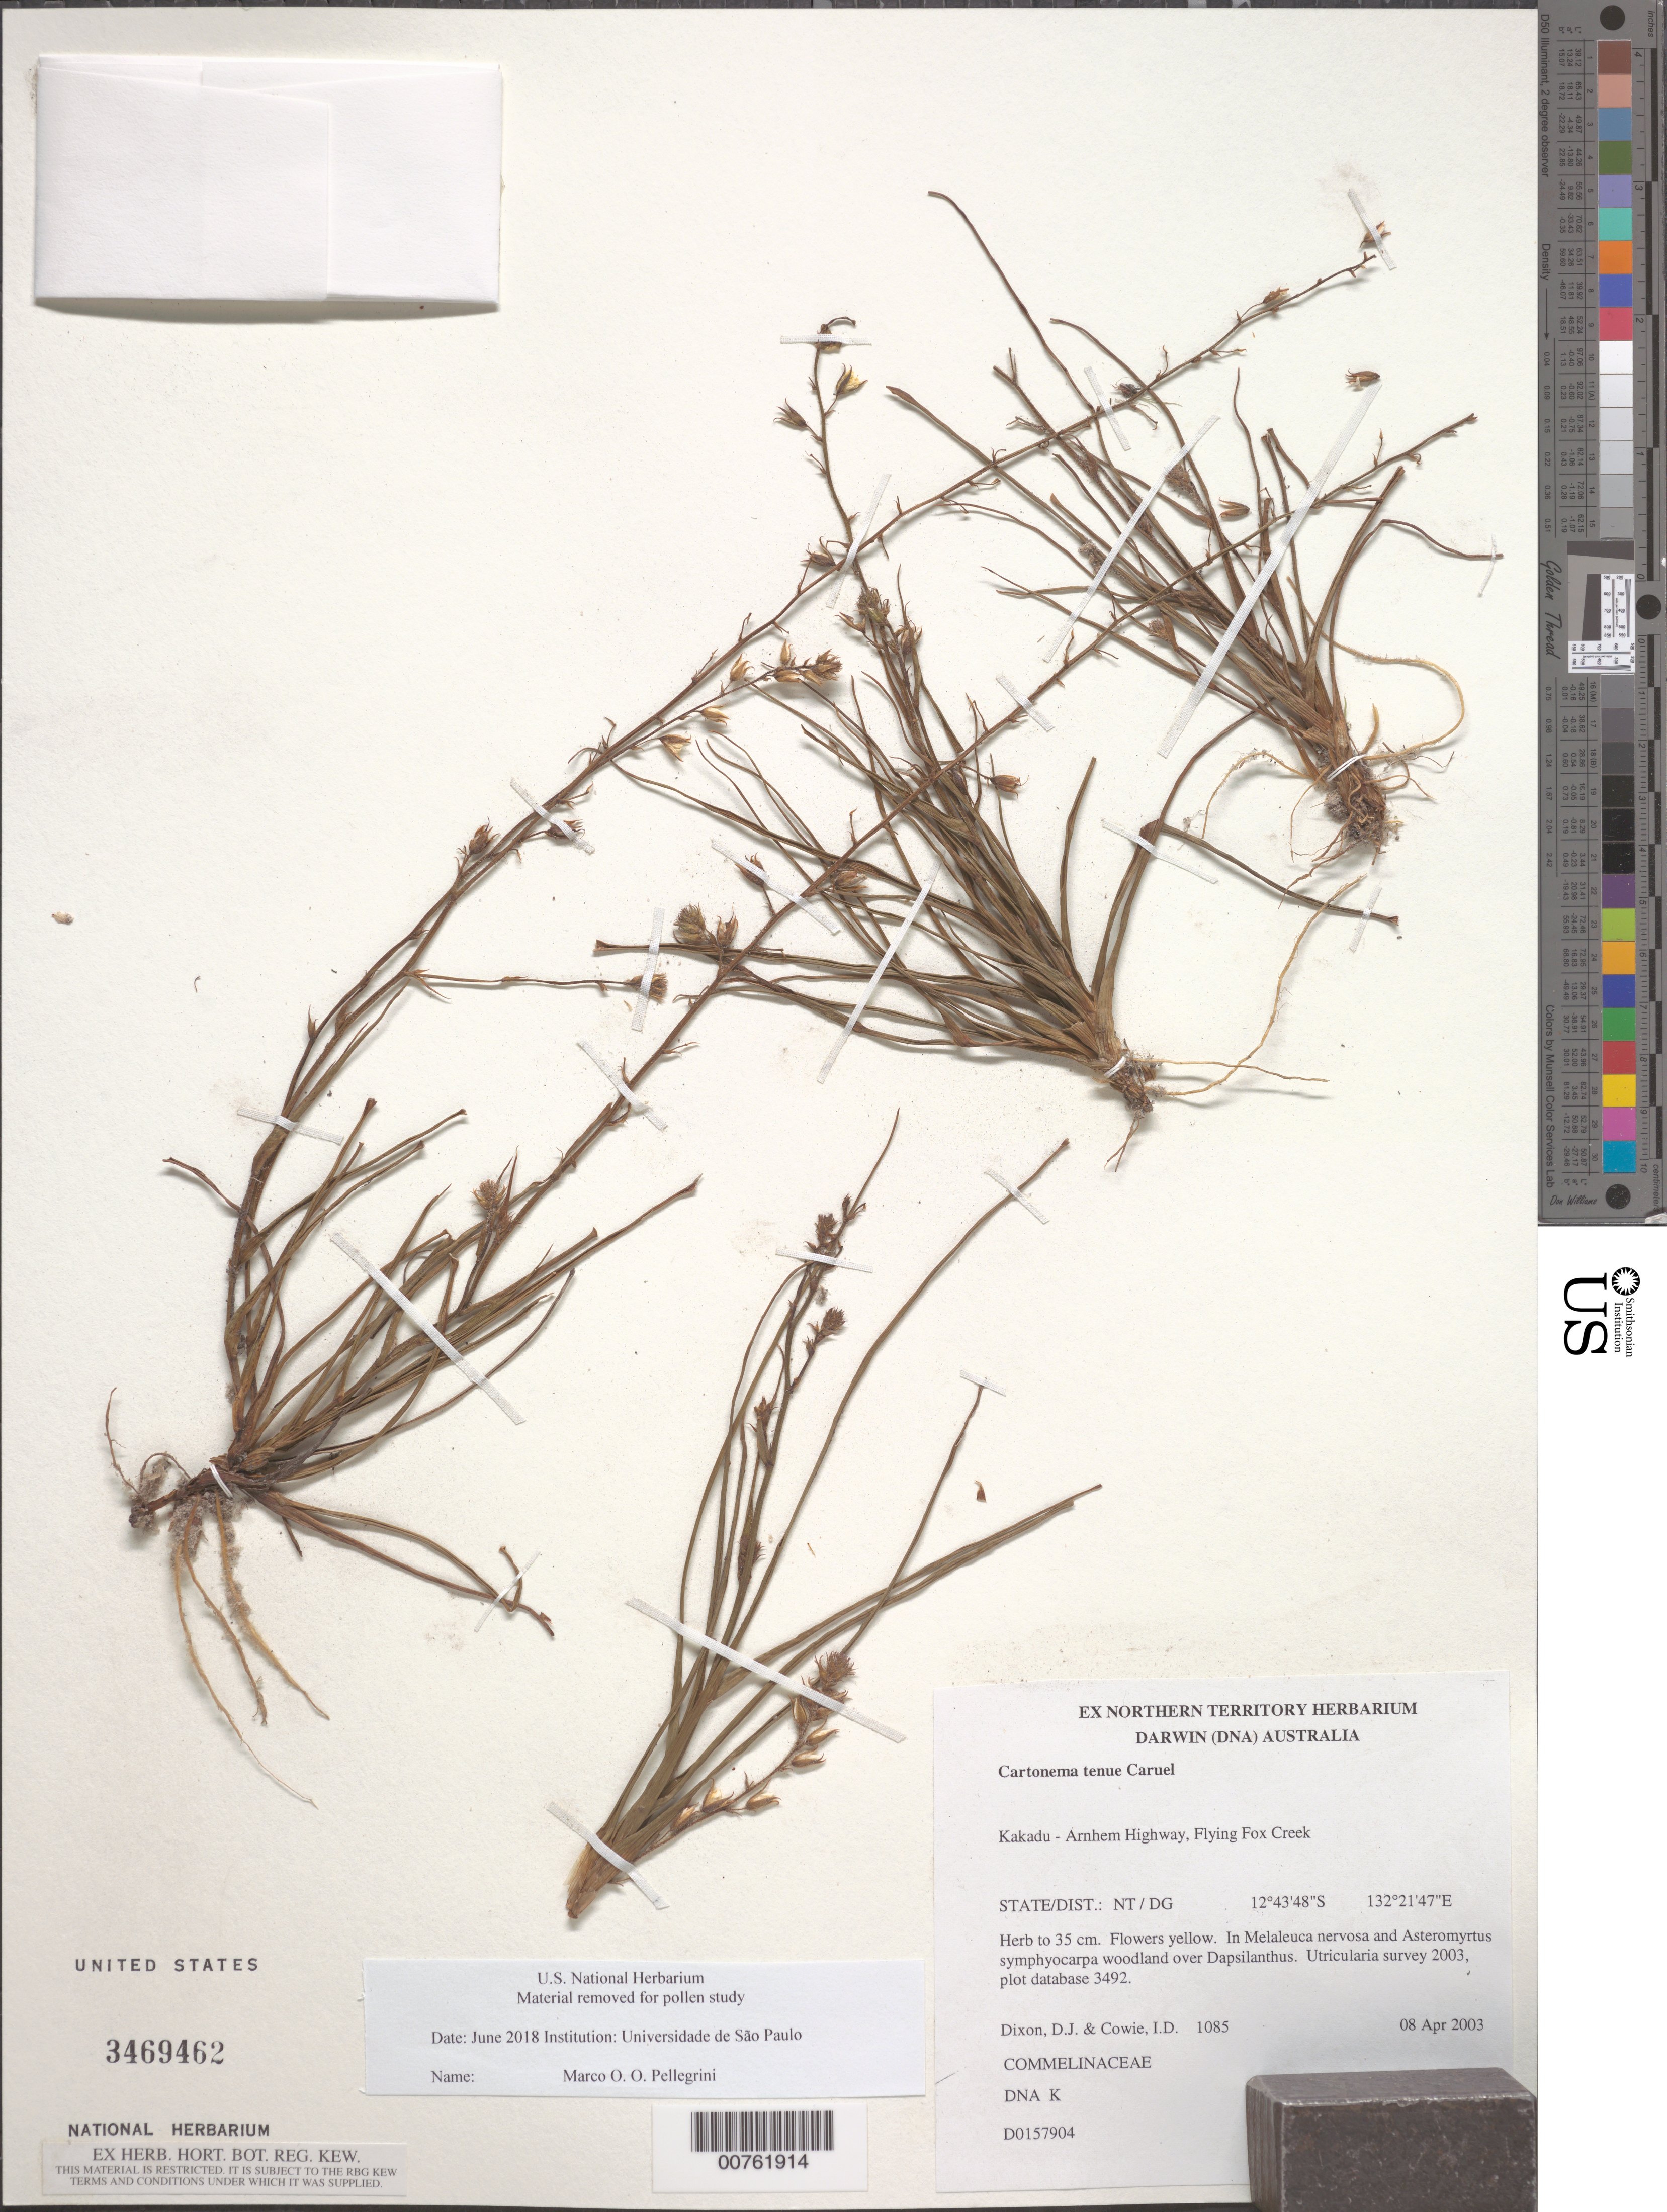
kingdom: Plantae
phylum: Tracheophyta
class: Liliopsida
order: Commelinales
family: Commelinaceae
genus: Cartonema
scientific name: Cartonema tenue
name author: Caruel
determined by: Faden, Robert B., (US), Smithsonian Institution - National Museum of Natural History (UNITED STATES)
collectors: D. J. Dixon et al.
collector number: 1085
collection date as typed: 08 Apr 2003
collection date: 2003-04-08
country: Australia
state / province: Northern Territory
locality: Arnhem Highway, Flying Fox Creek. Kakadu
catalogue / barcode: US 3469462